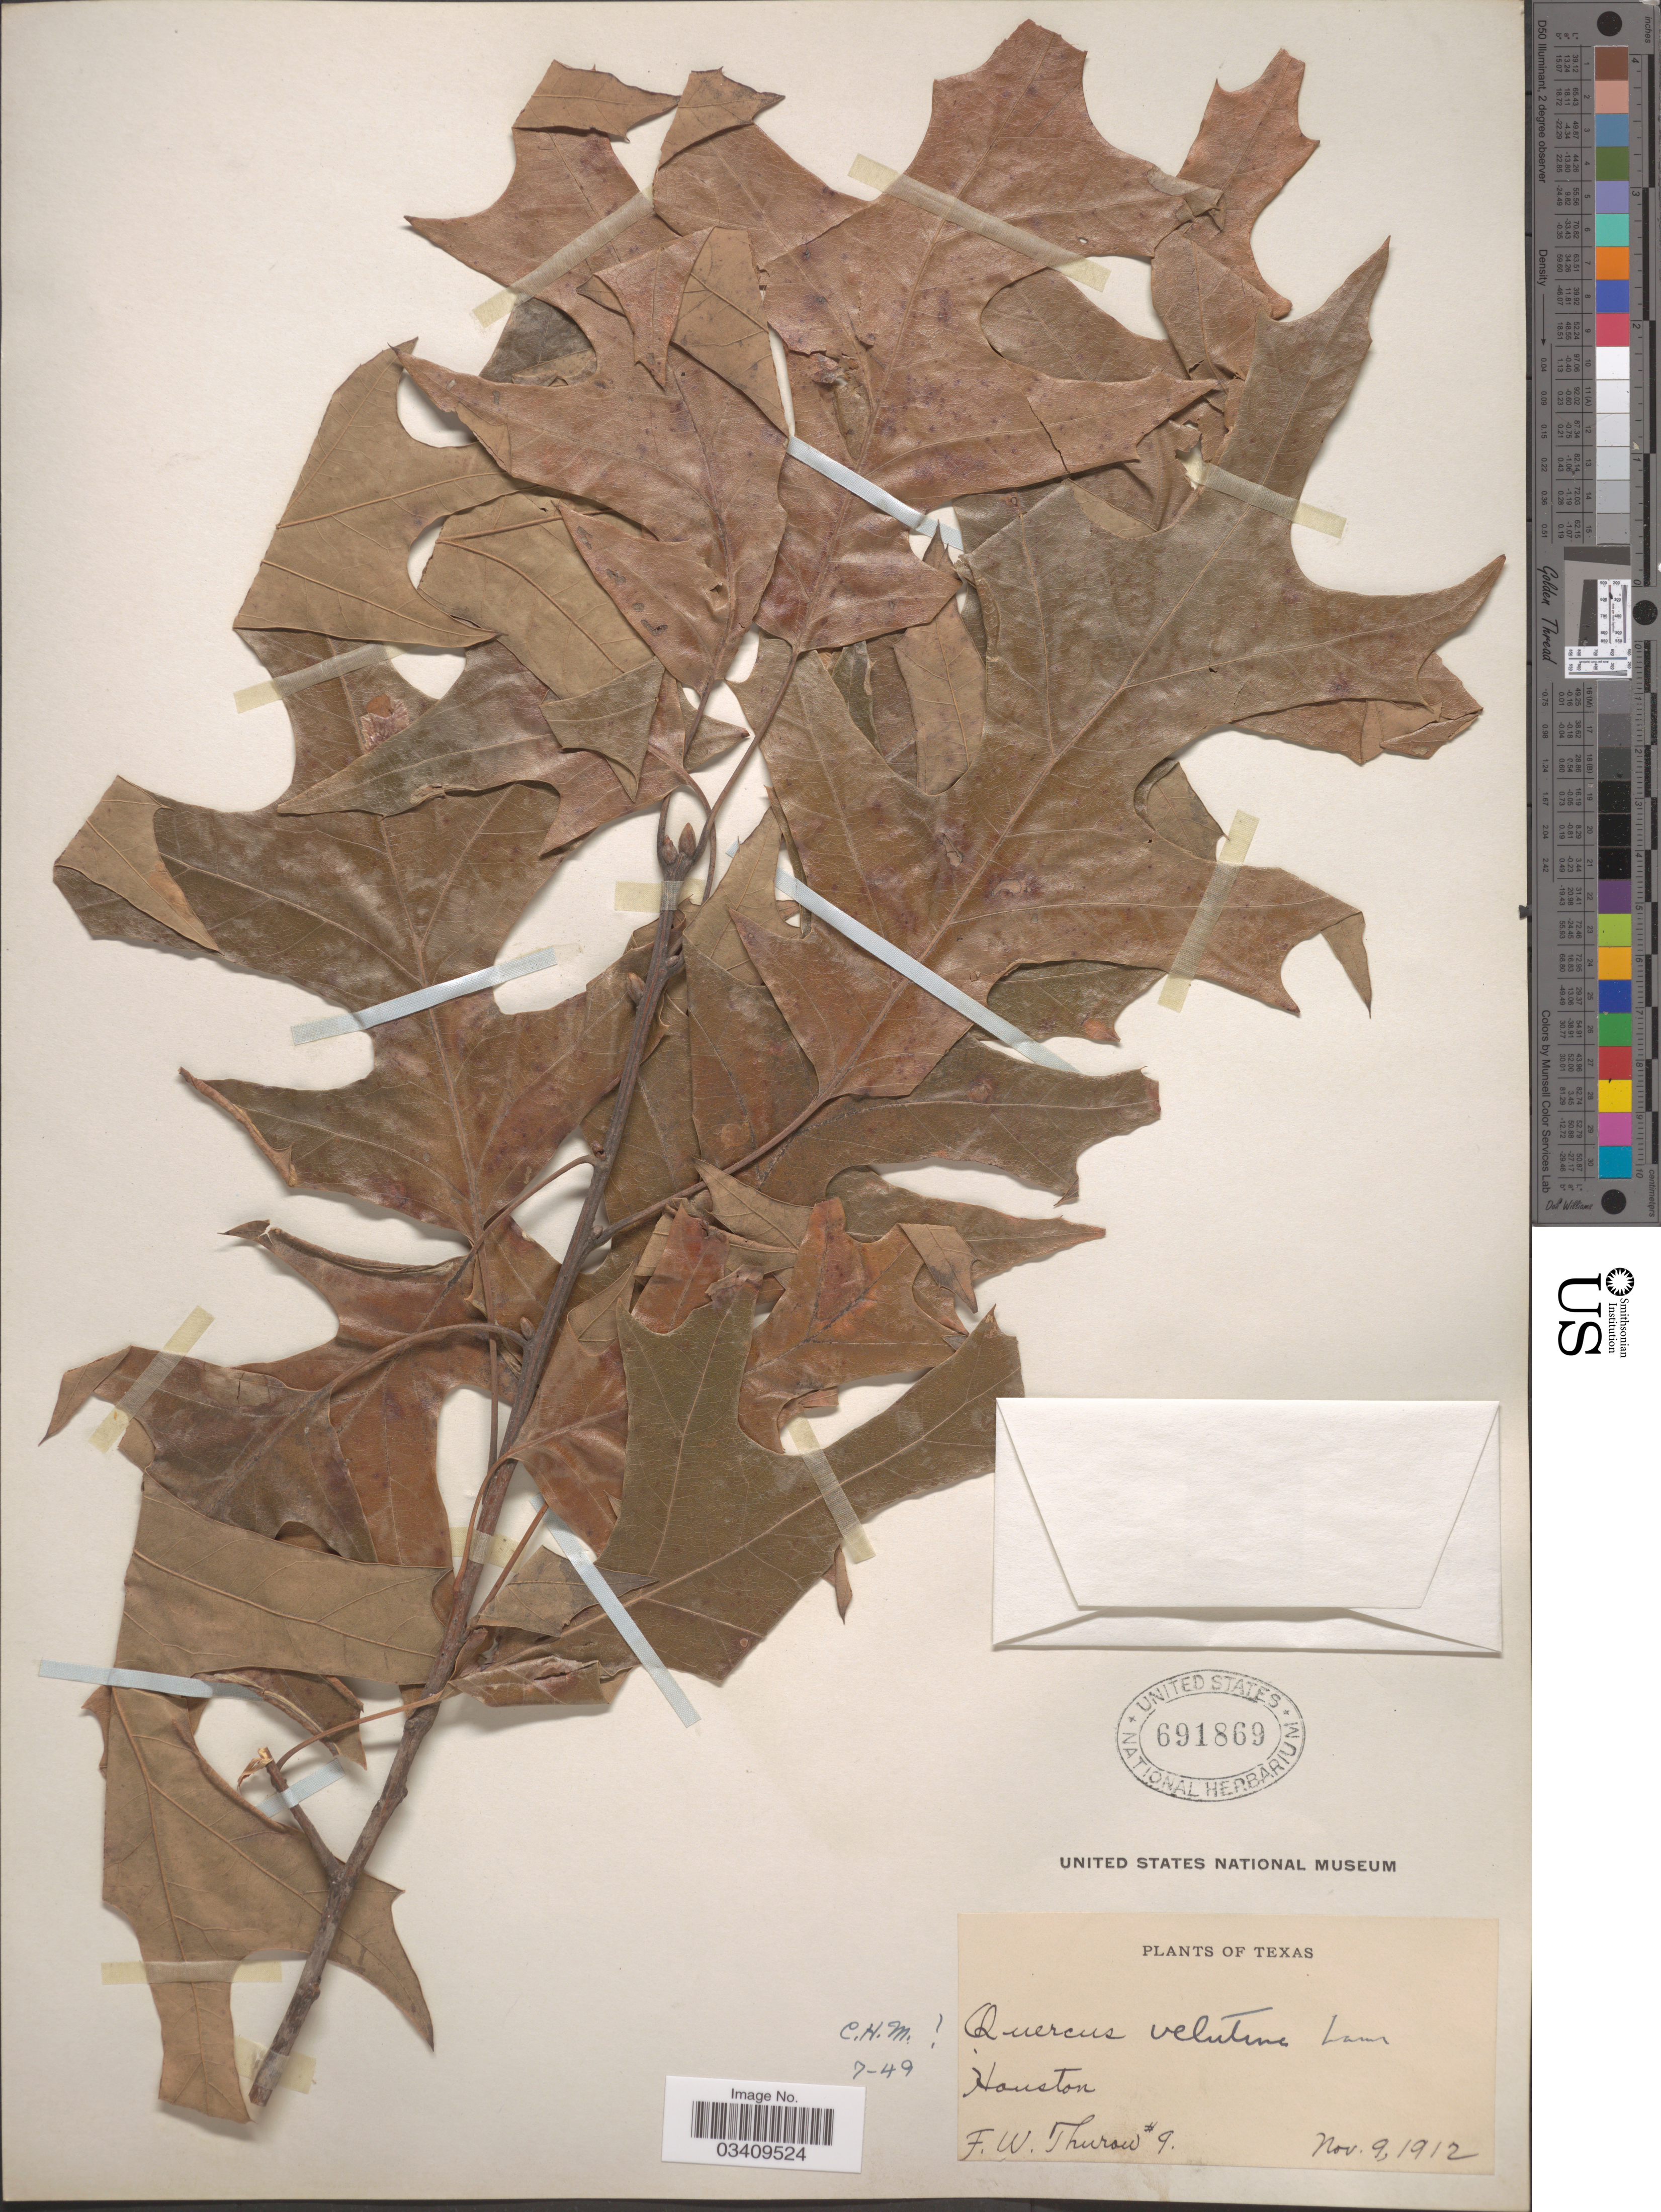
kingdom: Plantae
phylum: Tracheophyta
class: Magnoliopsida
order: Fagales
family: Fagaceae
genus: Quercus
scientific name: Quercus velutina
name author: Lam.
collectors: F. W. Thurow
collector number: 9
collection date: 1912-11-09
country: United States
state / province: Texas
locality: Houston.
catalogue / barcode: US 691869